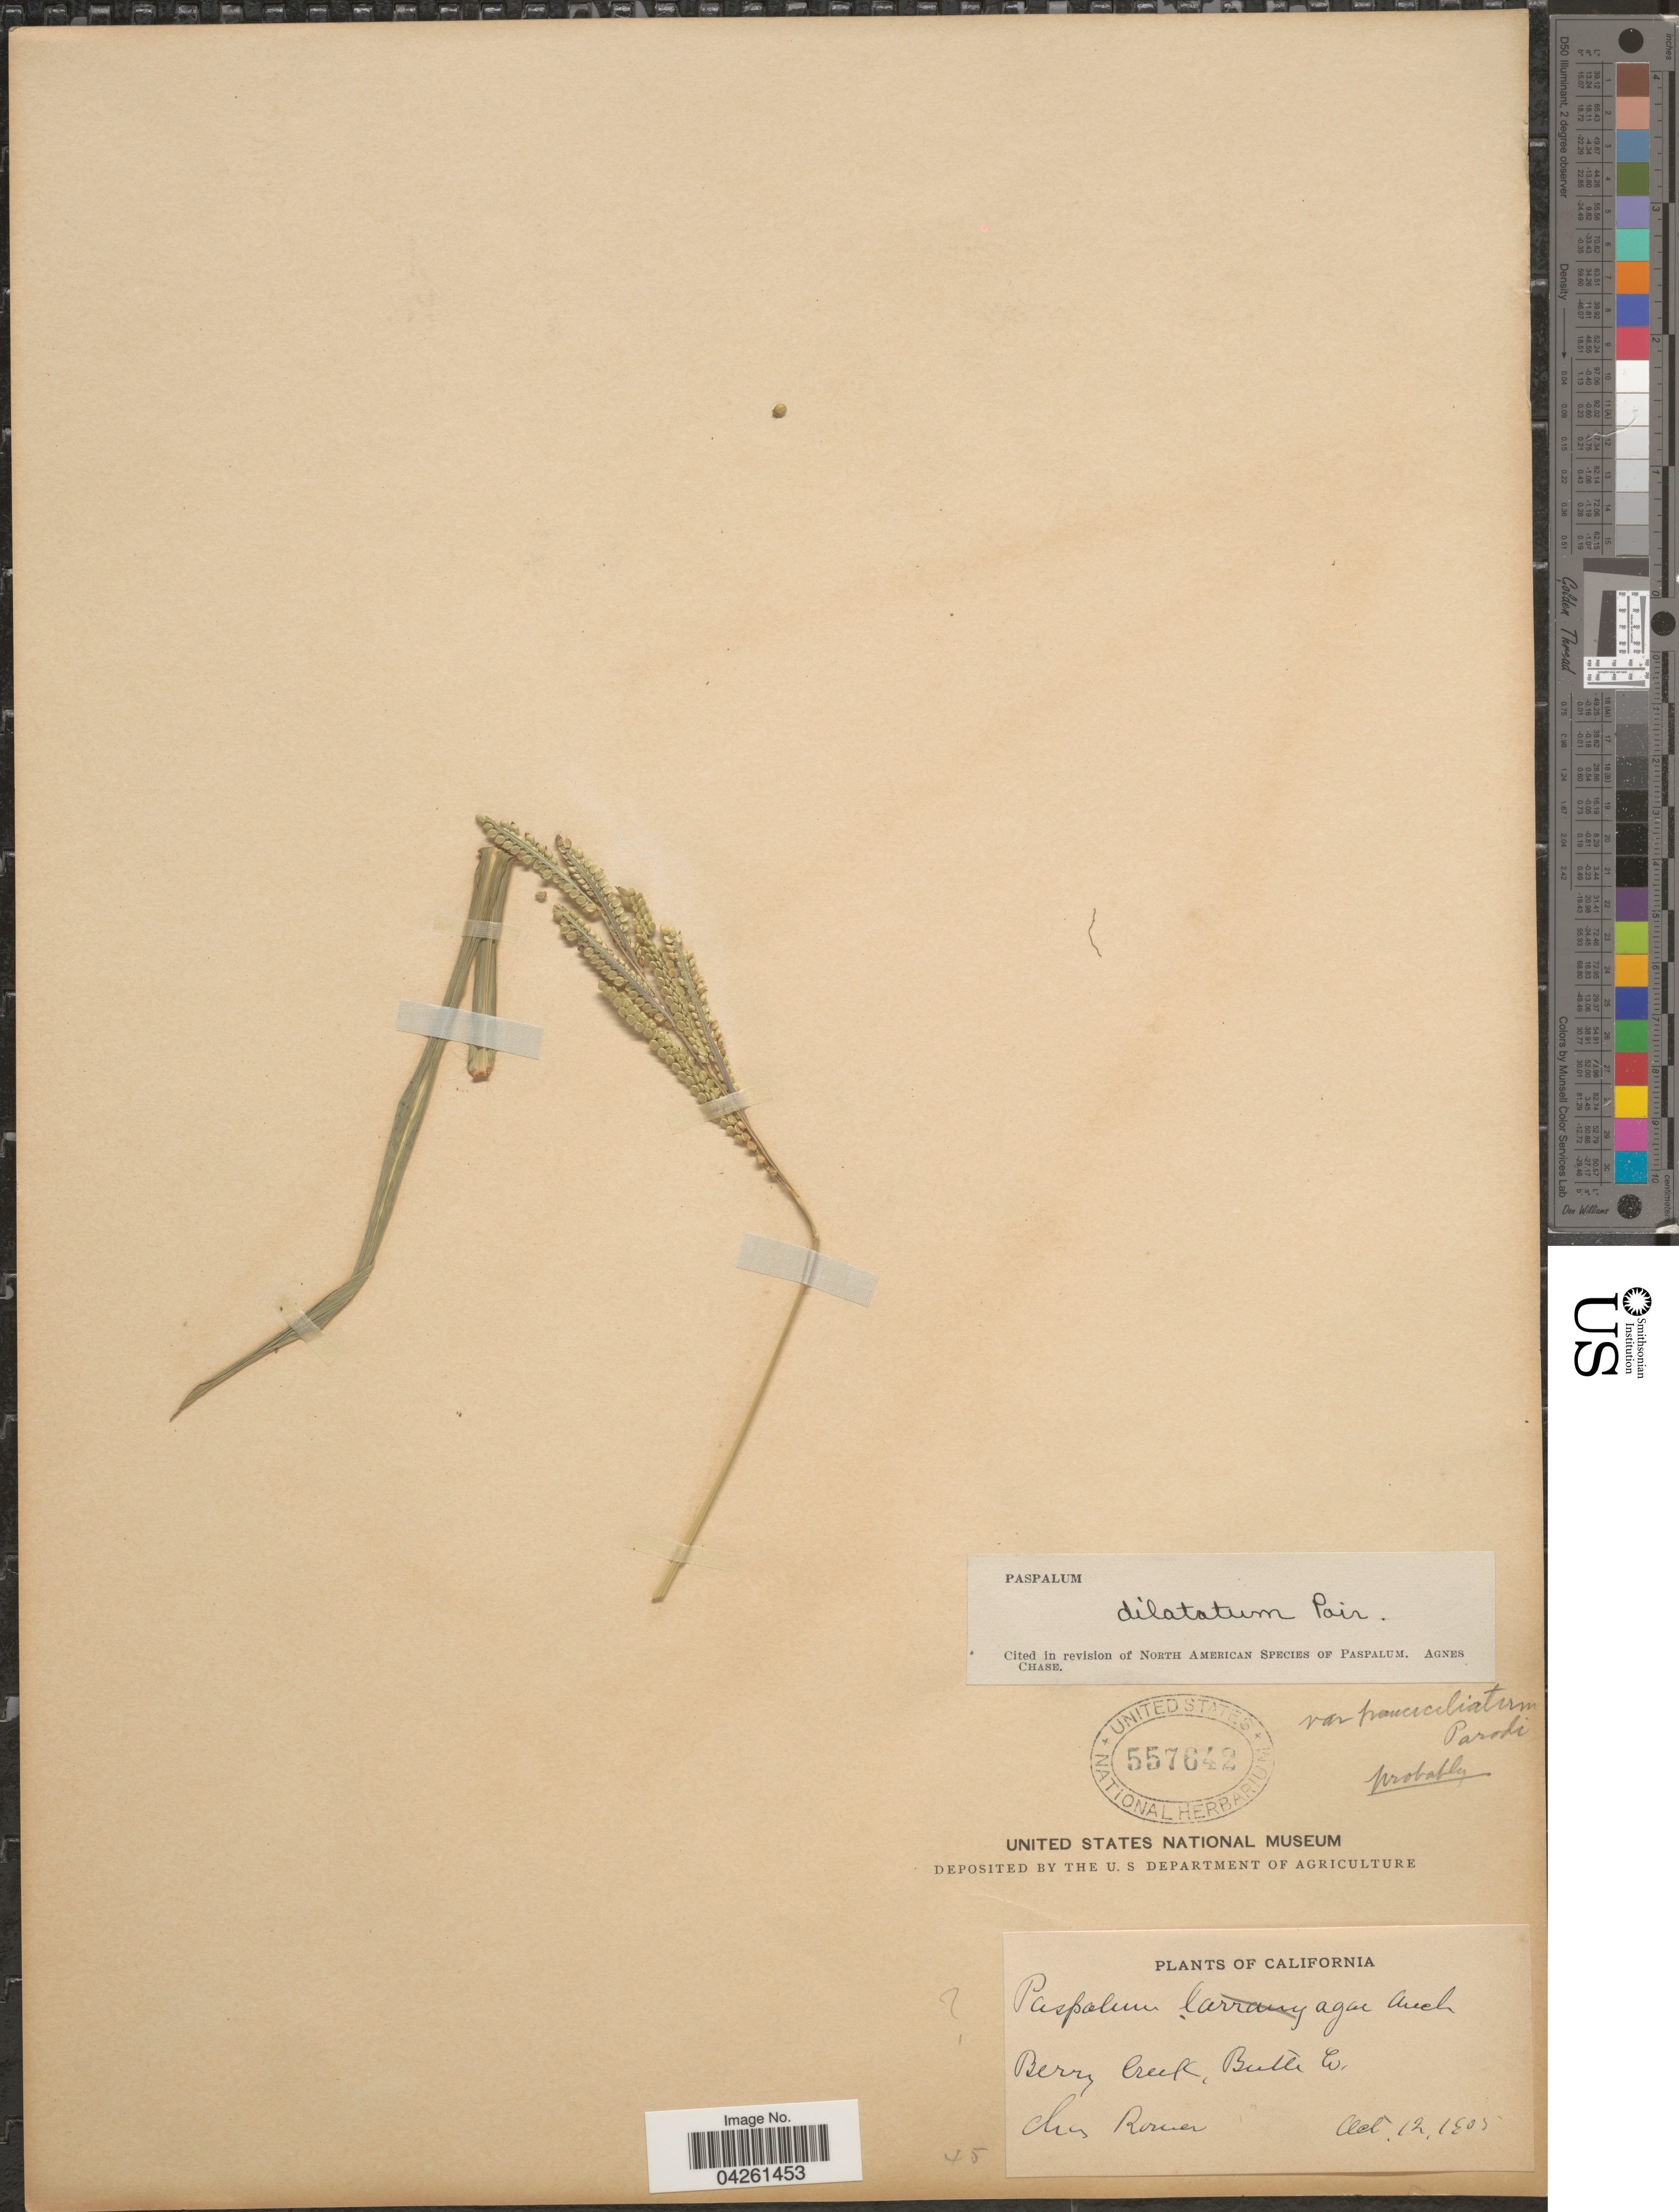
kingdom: Plantae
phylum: Tracheophyta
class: Liliopsida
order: Poales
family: Poaceae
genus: Paspalum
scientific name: Paspalum dilatatum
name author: Poir.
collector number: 45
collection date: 1905-10-12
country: United States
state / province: California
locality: Berry Creek, Butler Co.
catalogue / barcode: US 557642